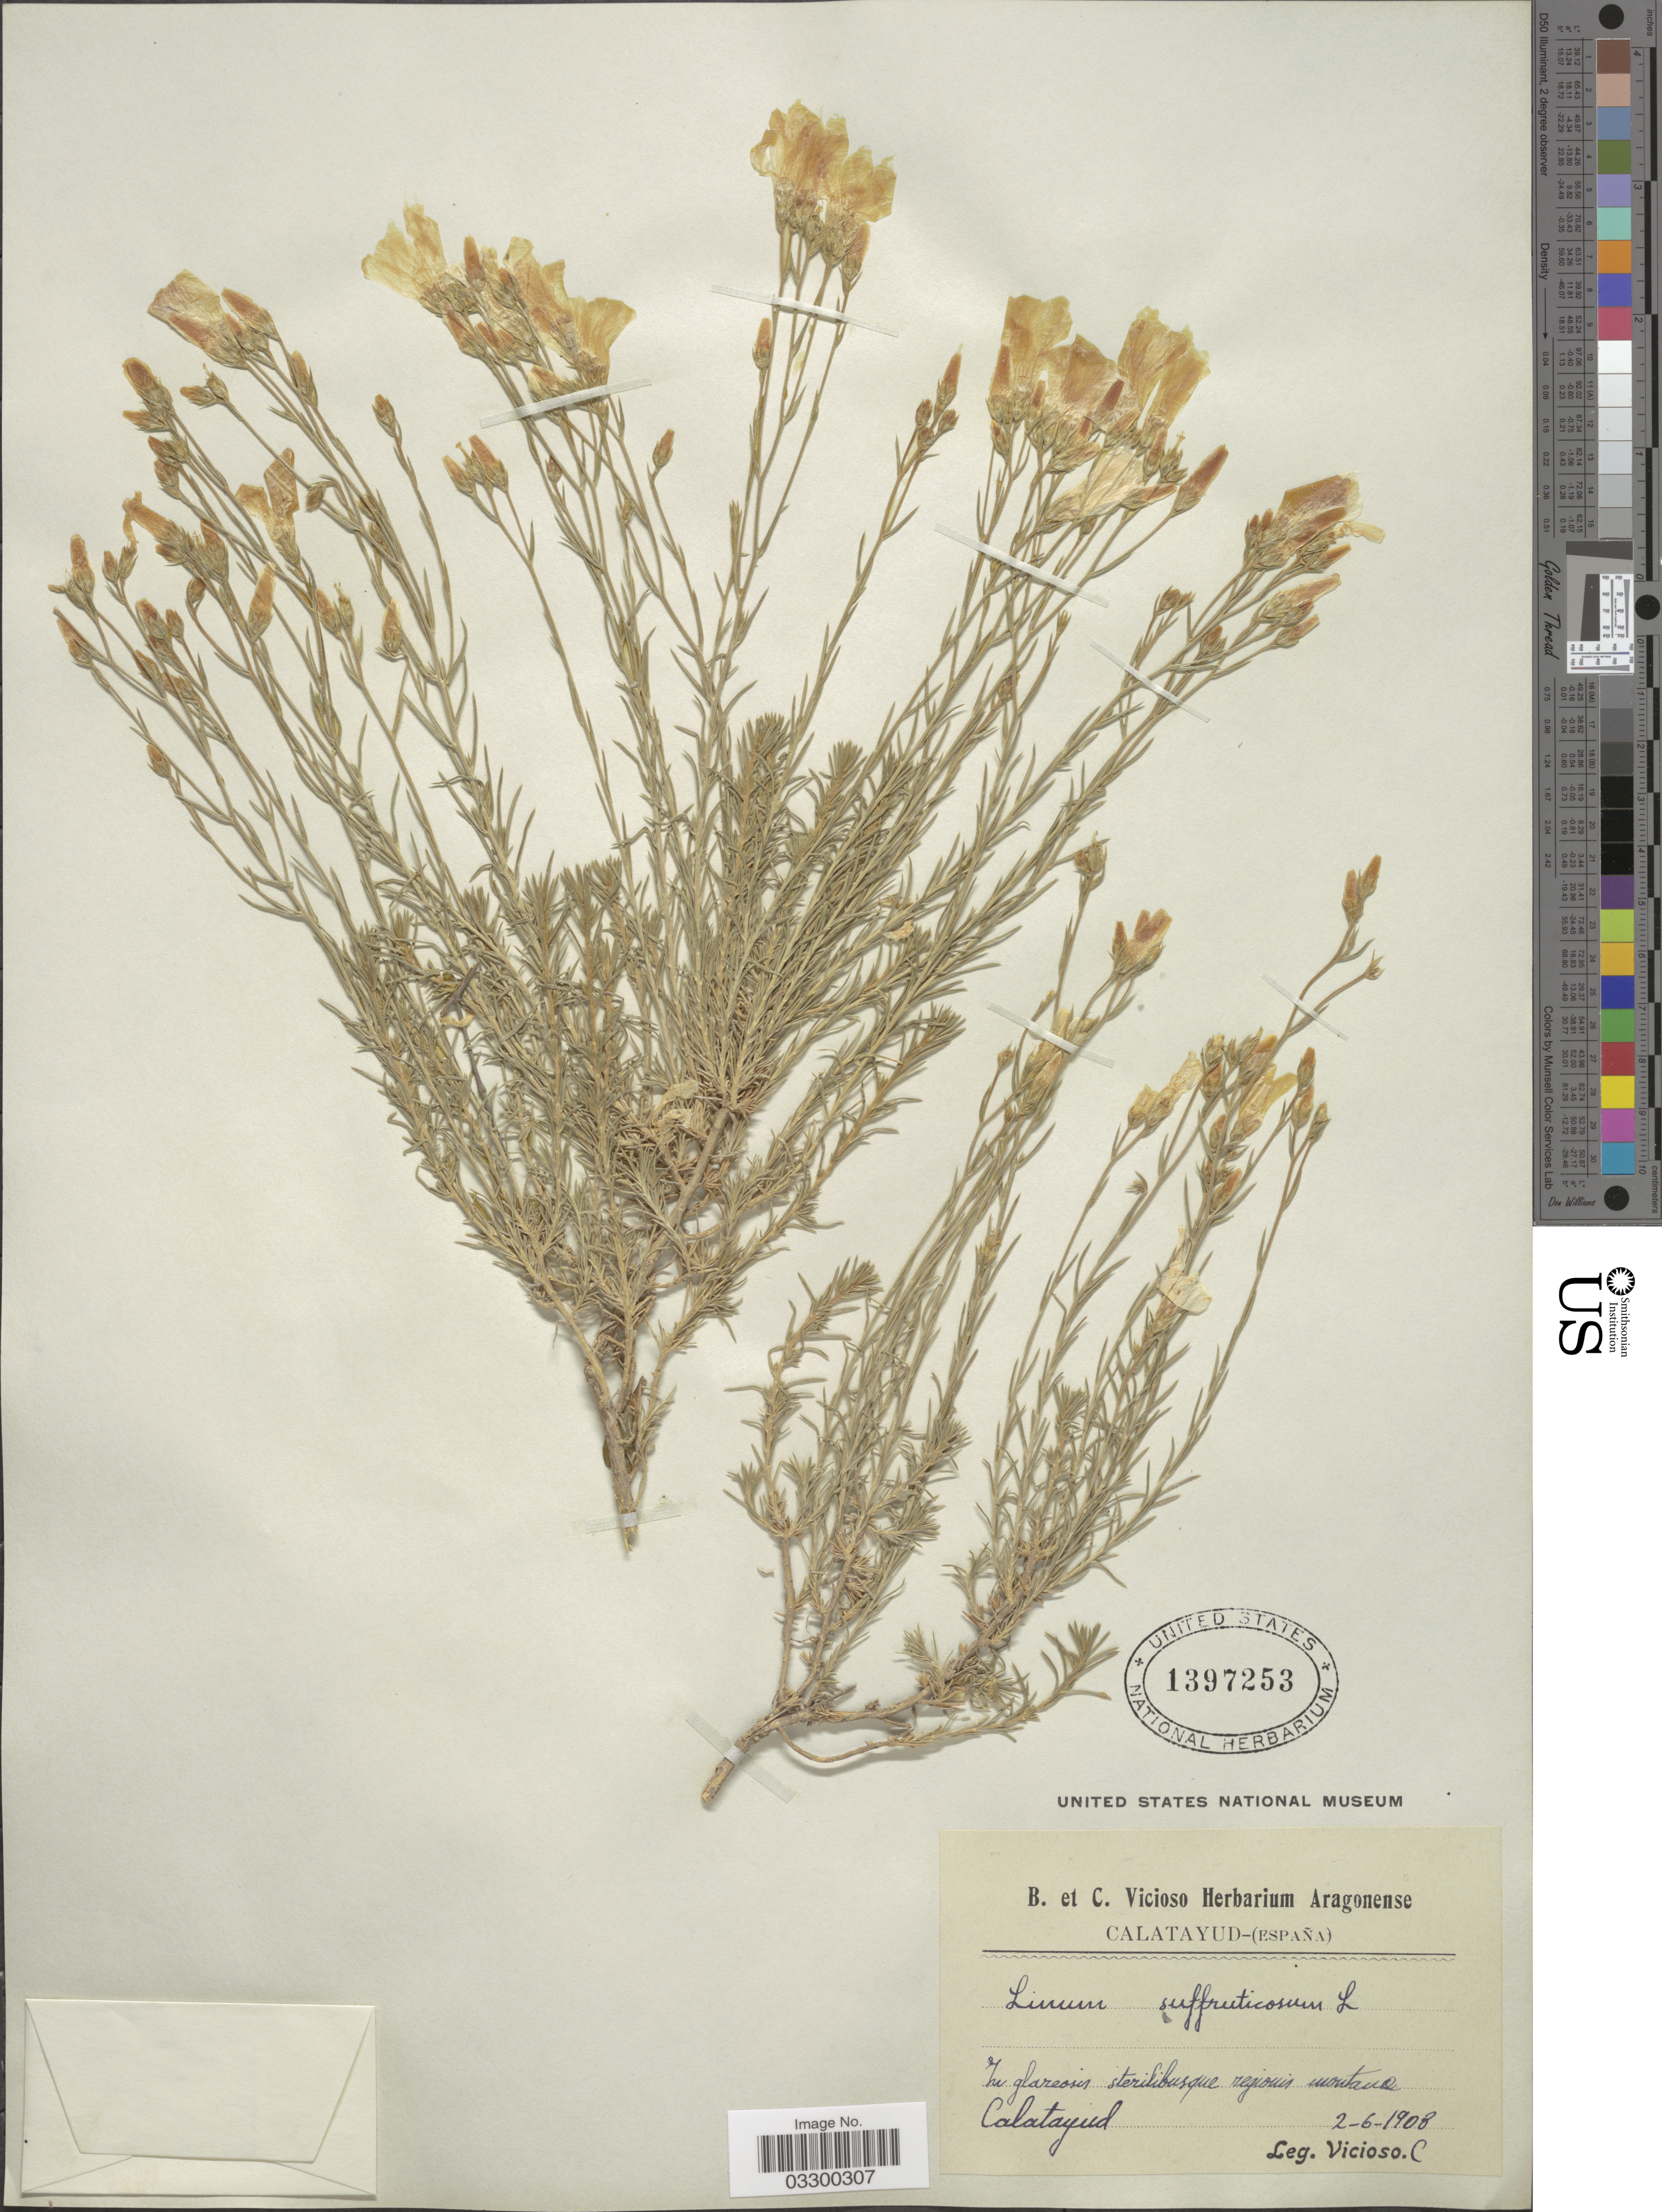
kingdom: Plantae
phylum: Tracheophyta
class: Magnoliopsida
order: Malpighiales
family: Linaceae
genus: Linum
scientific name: Linum suffruticosum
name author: L.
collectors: C. Vicioso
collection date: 1903-06-02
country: Spain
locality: Calatayud.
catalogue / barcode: US 1397253